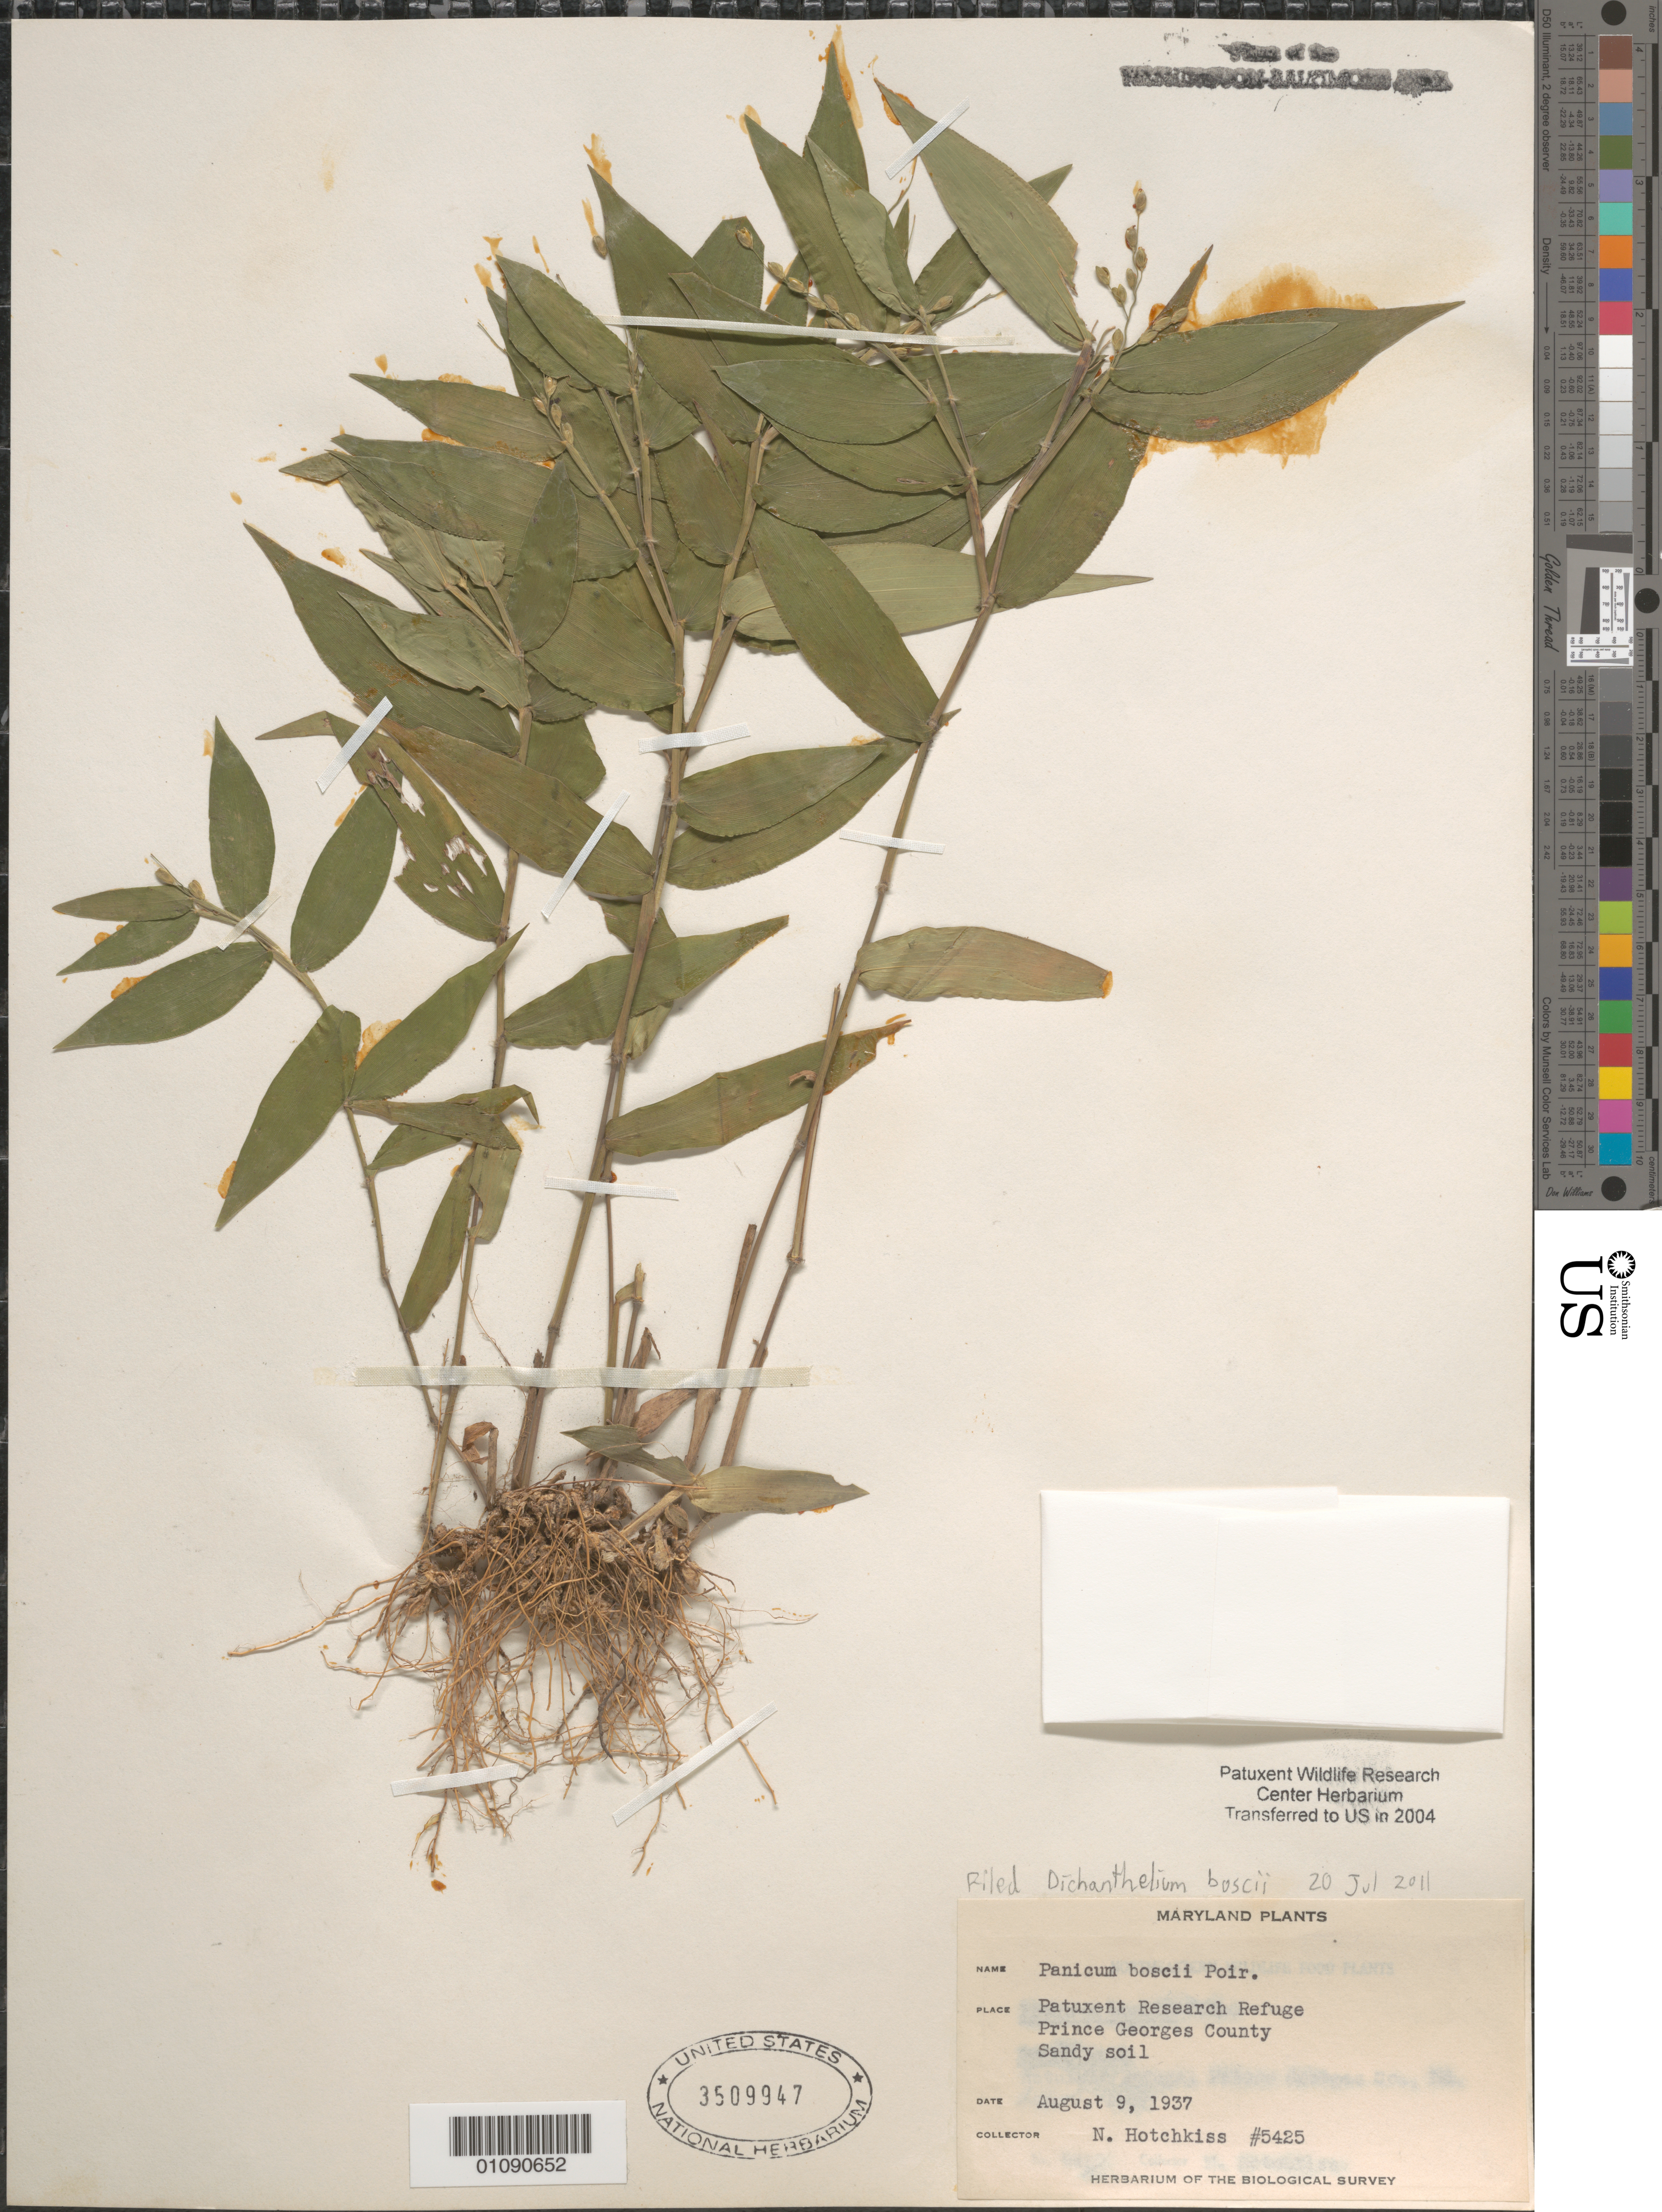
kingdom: Plantae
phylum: Tracheophyta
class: Liliopsida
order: Poales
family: Poaceae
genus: Dichanthelium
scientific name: Dichanthelium boscii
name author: (Poir.) Gould & C.A. Clark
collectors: N. Hotchkiss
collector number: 5425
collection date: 1937-08-09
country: United States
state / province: Maryland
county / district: Prince George's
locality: Patuxent Wildlife Refuge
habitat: Sandy soil.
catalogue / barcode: US 3509947